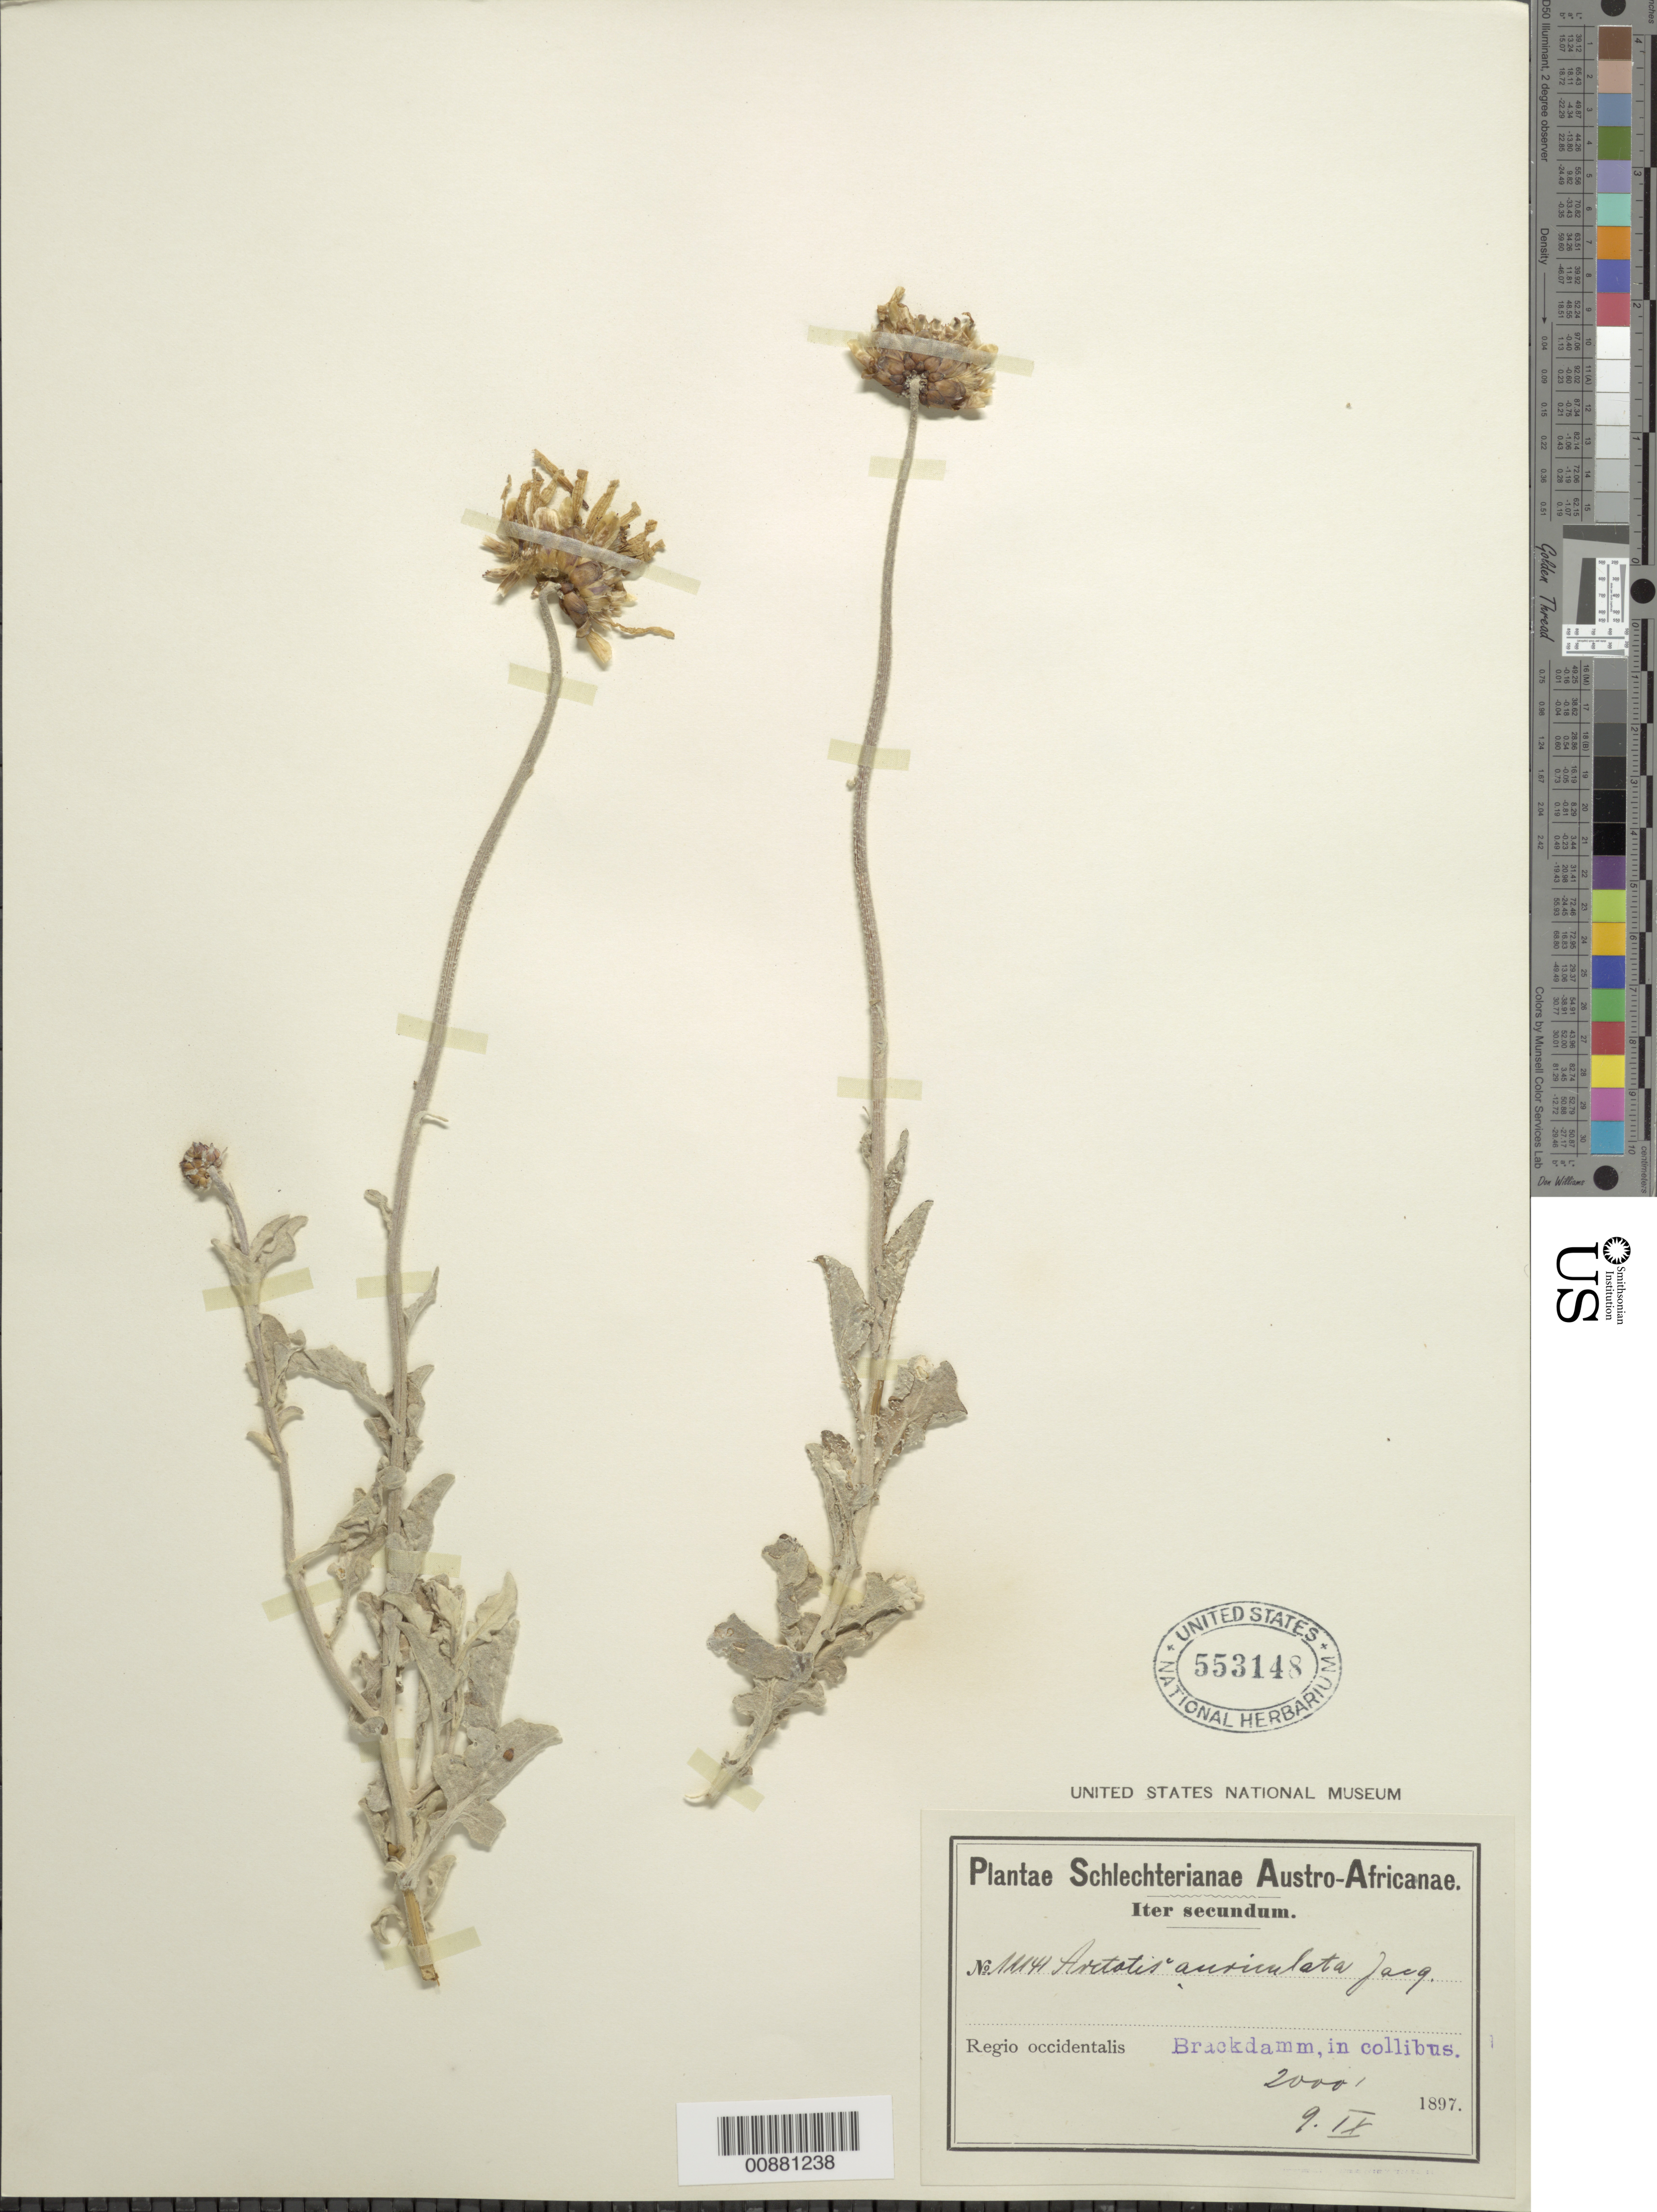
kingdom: Plantae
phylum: Tracheophyta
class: Magnoliopsida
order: Asterales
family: Asteraceae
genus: Arctotis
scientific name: Arctotis auriculata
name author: Jacq.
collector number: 11141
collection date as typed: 9 September 1897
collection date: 1897-09-09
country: South Africa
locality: Regio Occidentalis; Brackdamm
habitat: Collibus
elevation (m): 610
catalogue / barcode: US 553148